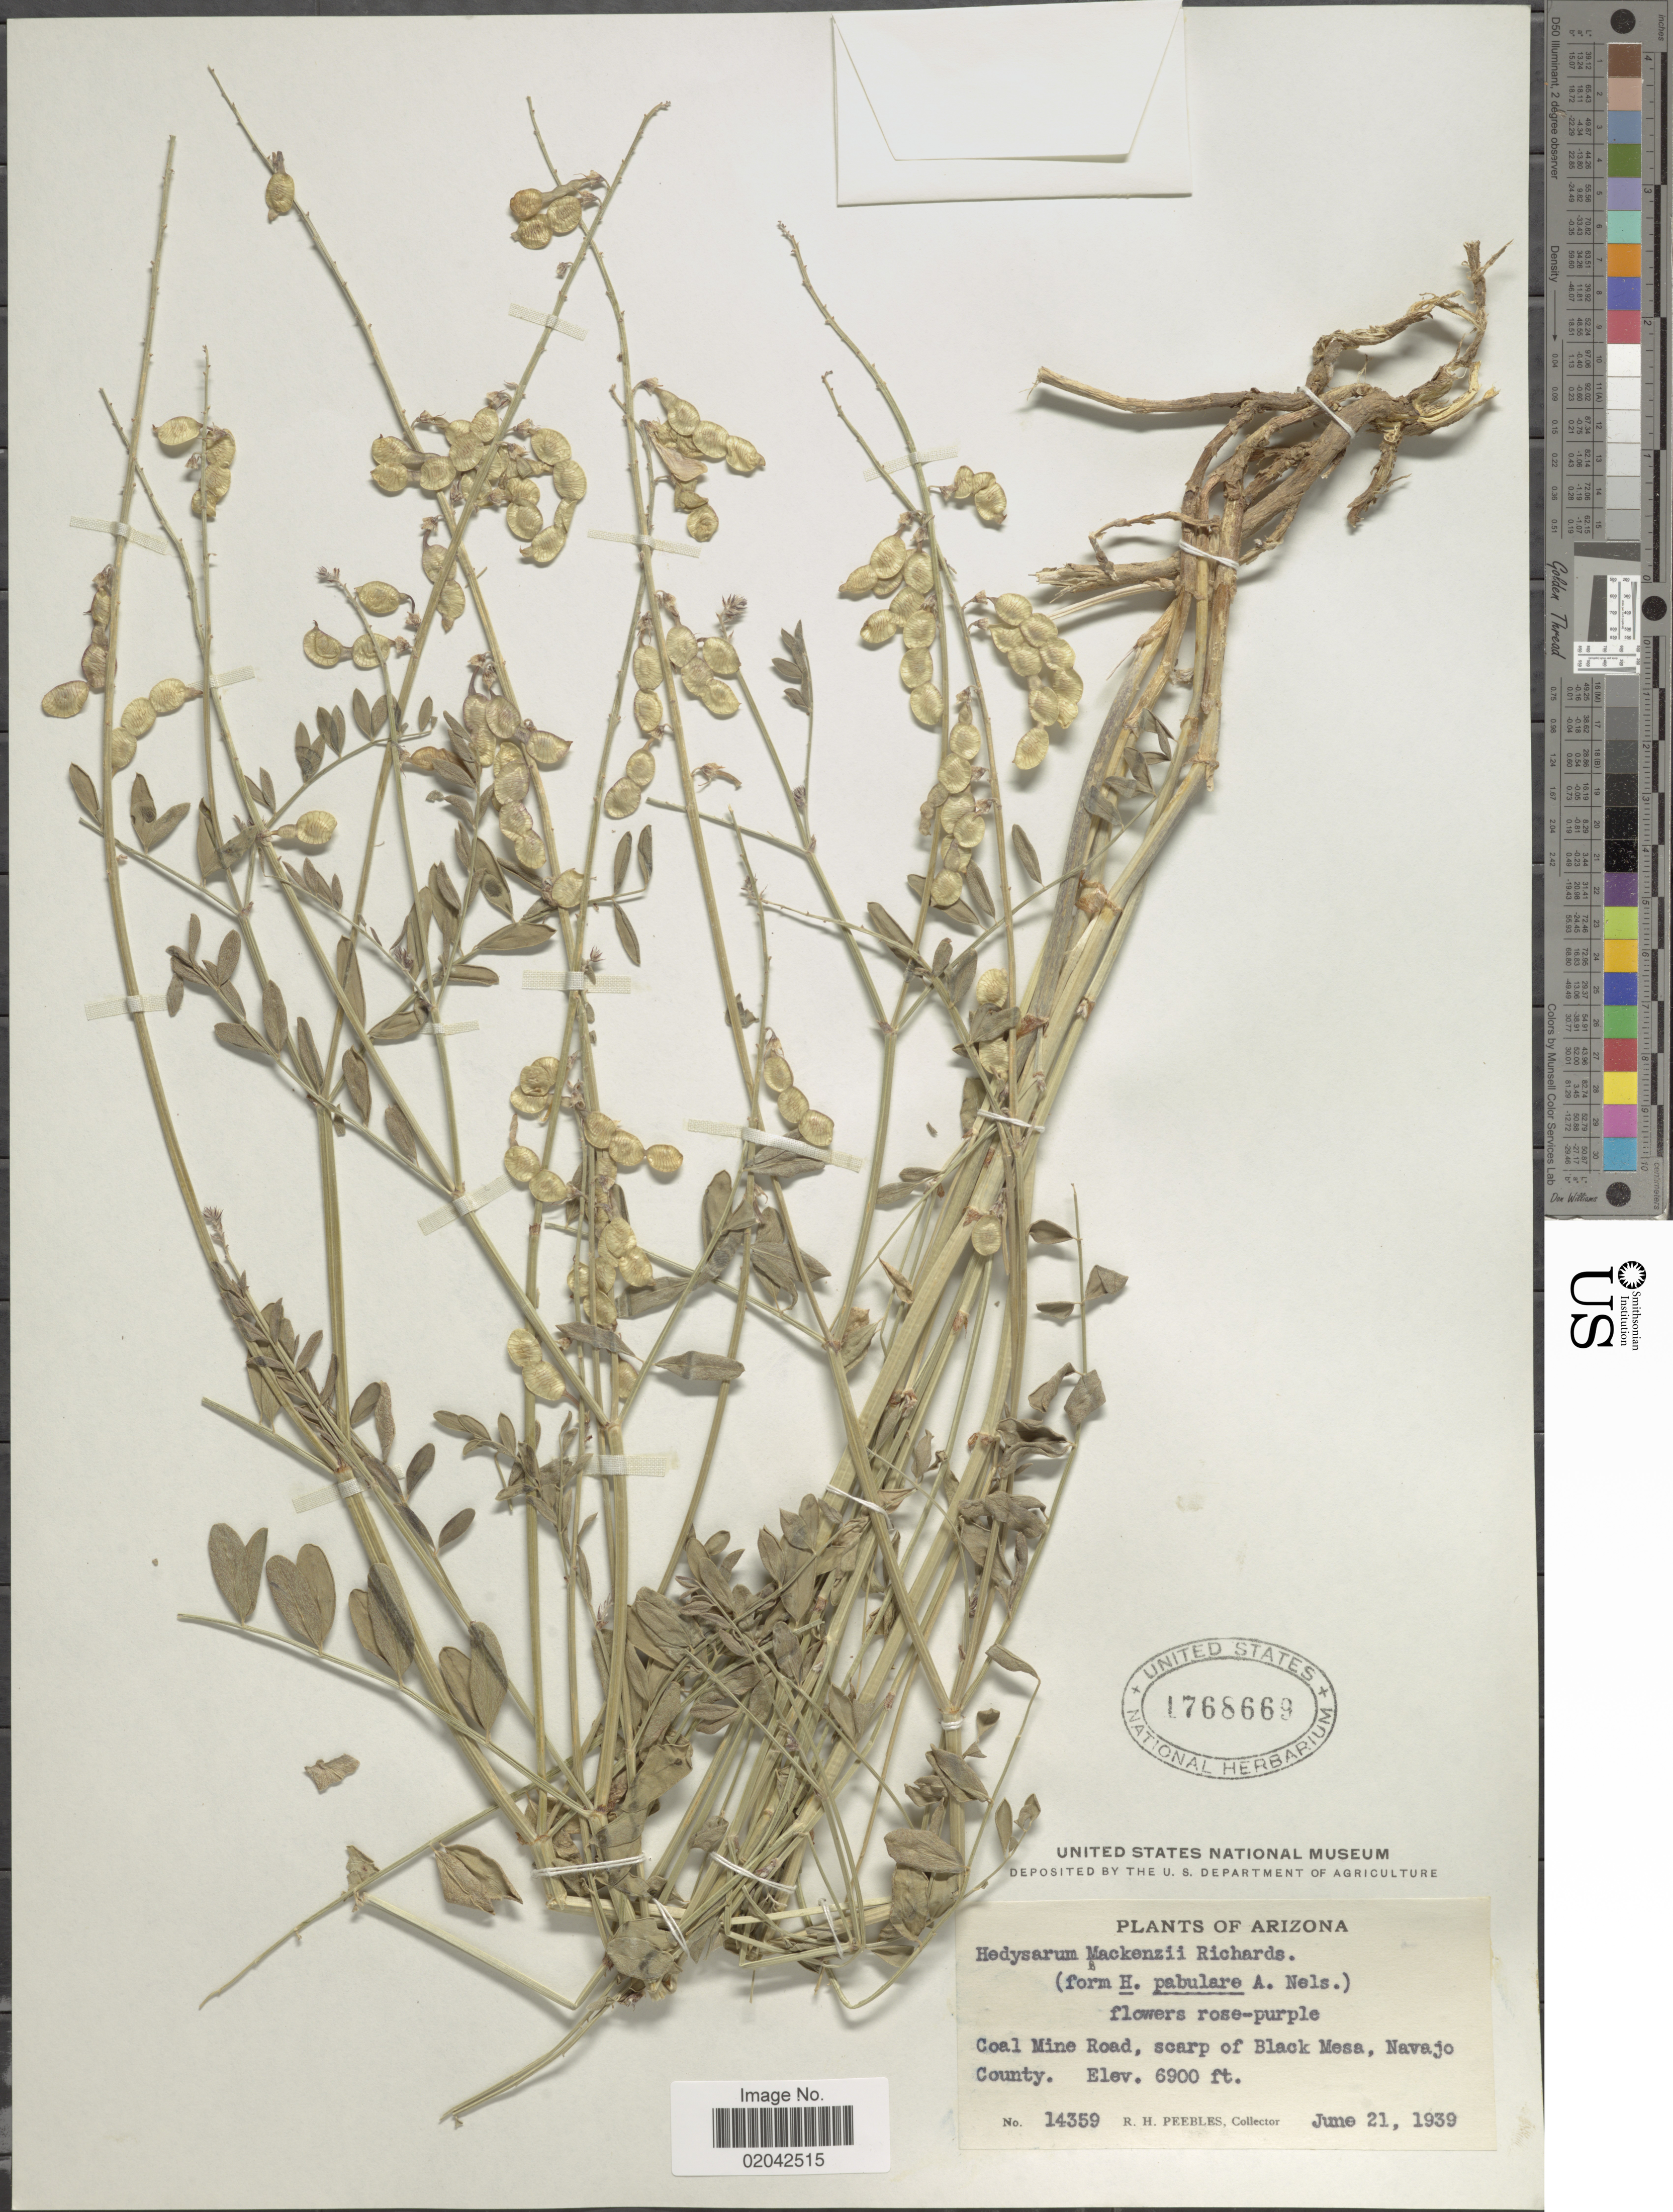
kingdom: Plantae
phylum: Tracheophyta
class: Magnoliopsida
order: Fabales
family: Fabaceae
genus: Hedysarum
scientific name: Hedysarum mackenziei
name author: Richardson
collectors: R. H. Peebles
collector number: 14359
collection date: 1939-06-21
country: United States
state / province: Arizona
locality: Coal Mine Road, scarp of Black Mesa, Navajo County.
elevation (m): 2103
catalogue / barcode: US 1768669